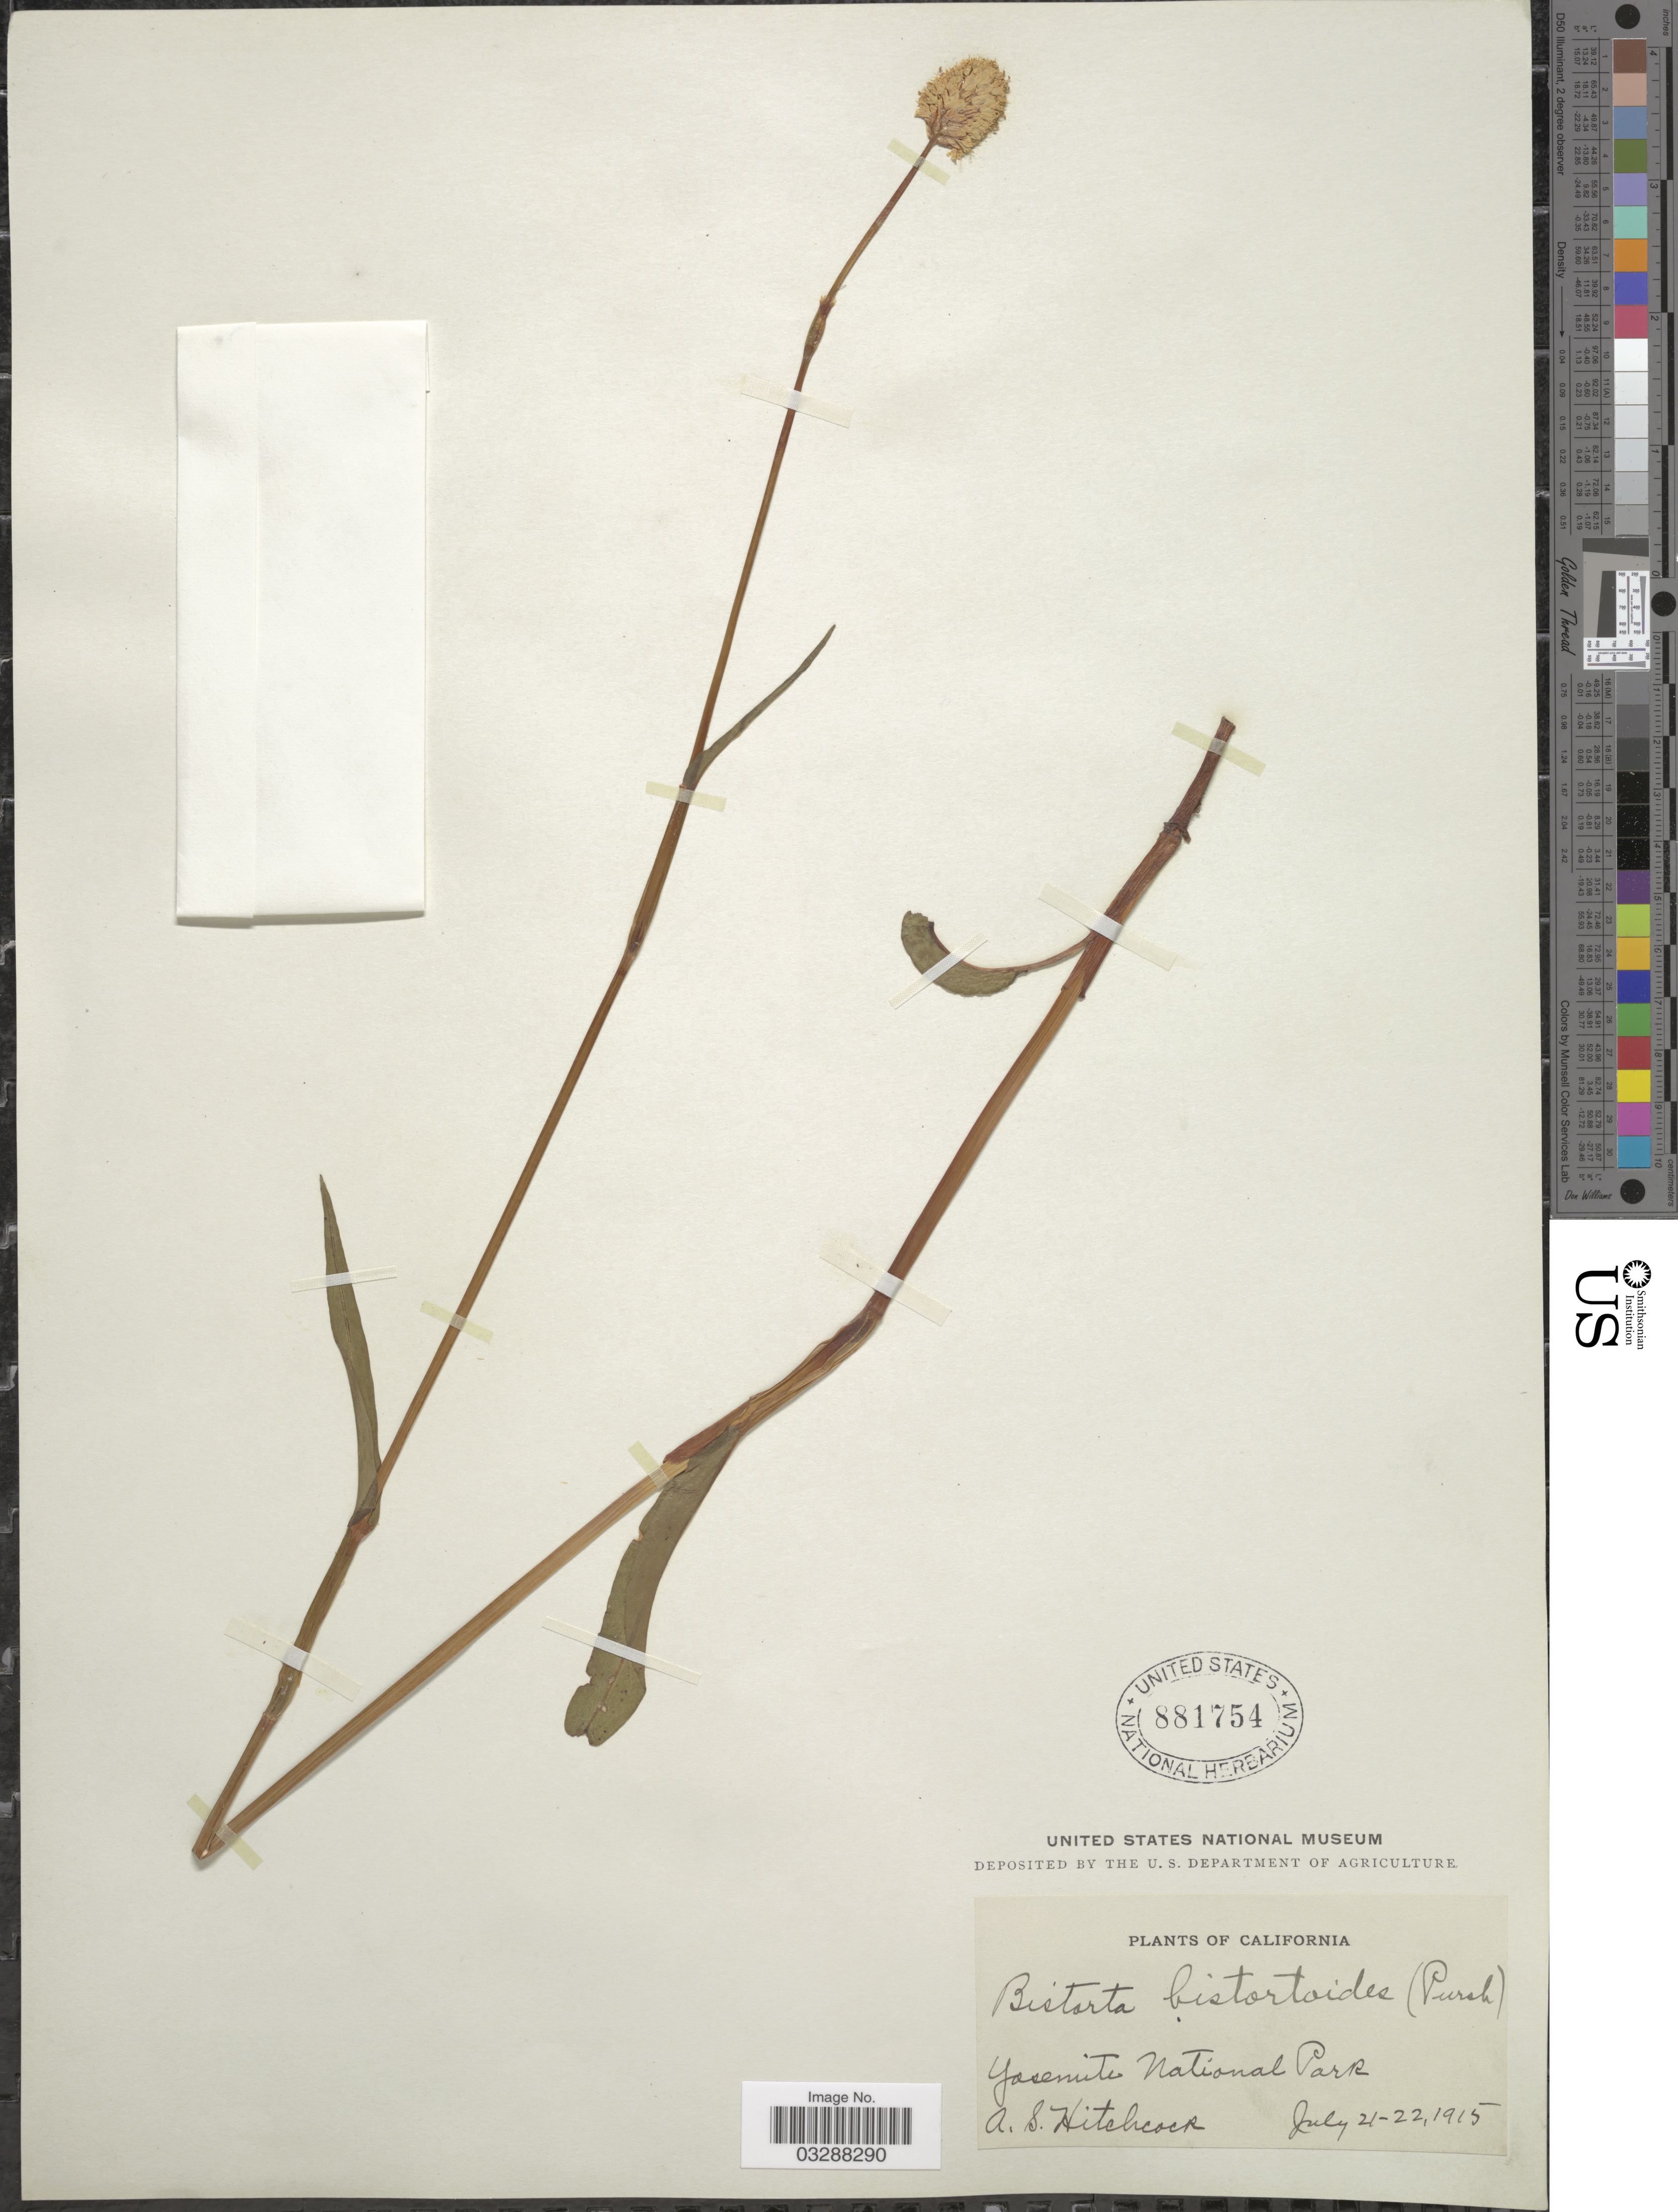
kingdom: Plantae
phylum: Tracheophyta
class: Magnoliopsida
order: Caryophyllales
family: Polygonaceae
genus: Bistorta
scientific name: Bistorta bistortoides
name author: (Pursh) Small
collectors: A. S. Hitchcock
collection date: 1915-07-21/1915-07-22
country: United States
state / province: California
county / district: Mariposa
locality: Yosemite National Park.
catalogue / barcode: US 881754